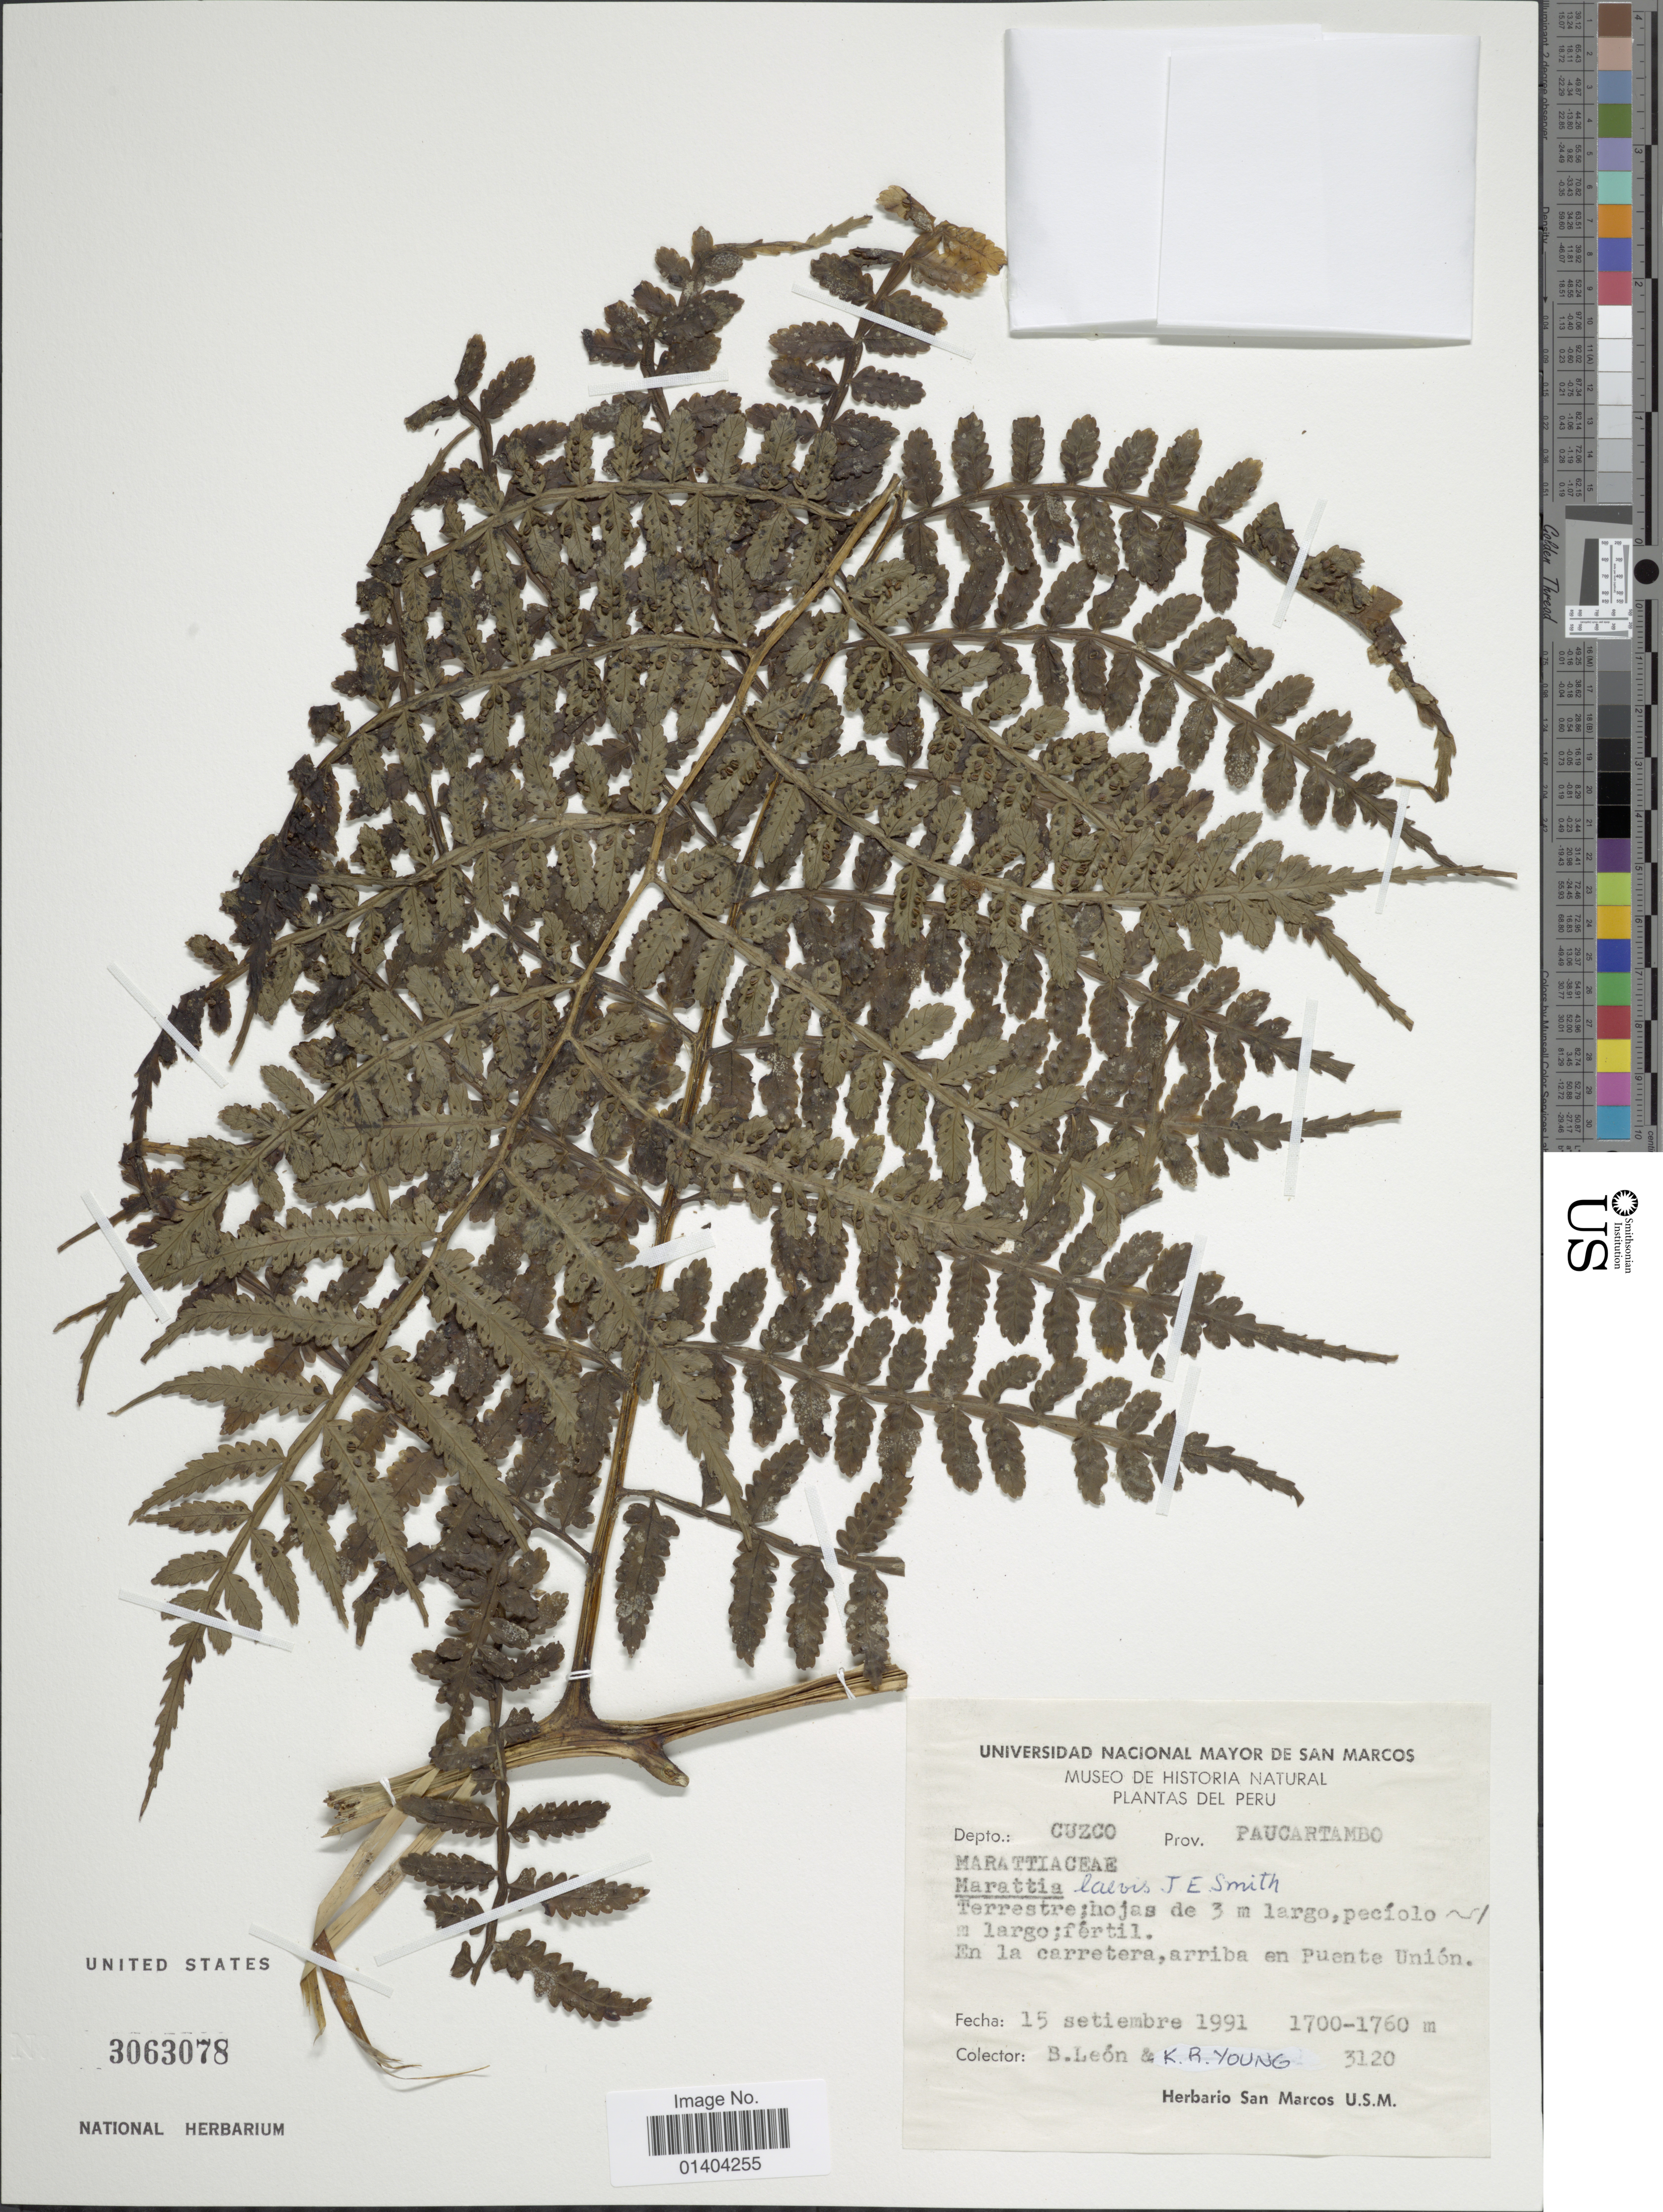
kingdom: Plantae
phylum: Tracheophyta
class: Polypodiopsida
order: Marattiales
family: Marattiaceae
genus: Marattia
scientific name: Marattia laevis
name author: Sm.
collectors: S. León & K. Young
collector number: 3120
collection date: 1991-09-15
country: Peru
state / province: Cusco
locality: Depto: Cuzco prov. Paucartambo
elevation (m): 1700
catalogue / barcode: US 3063078